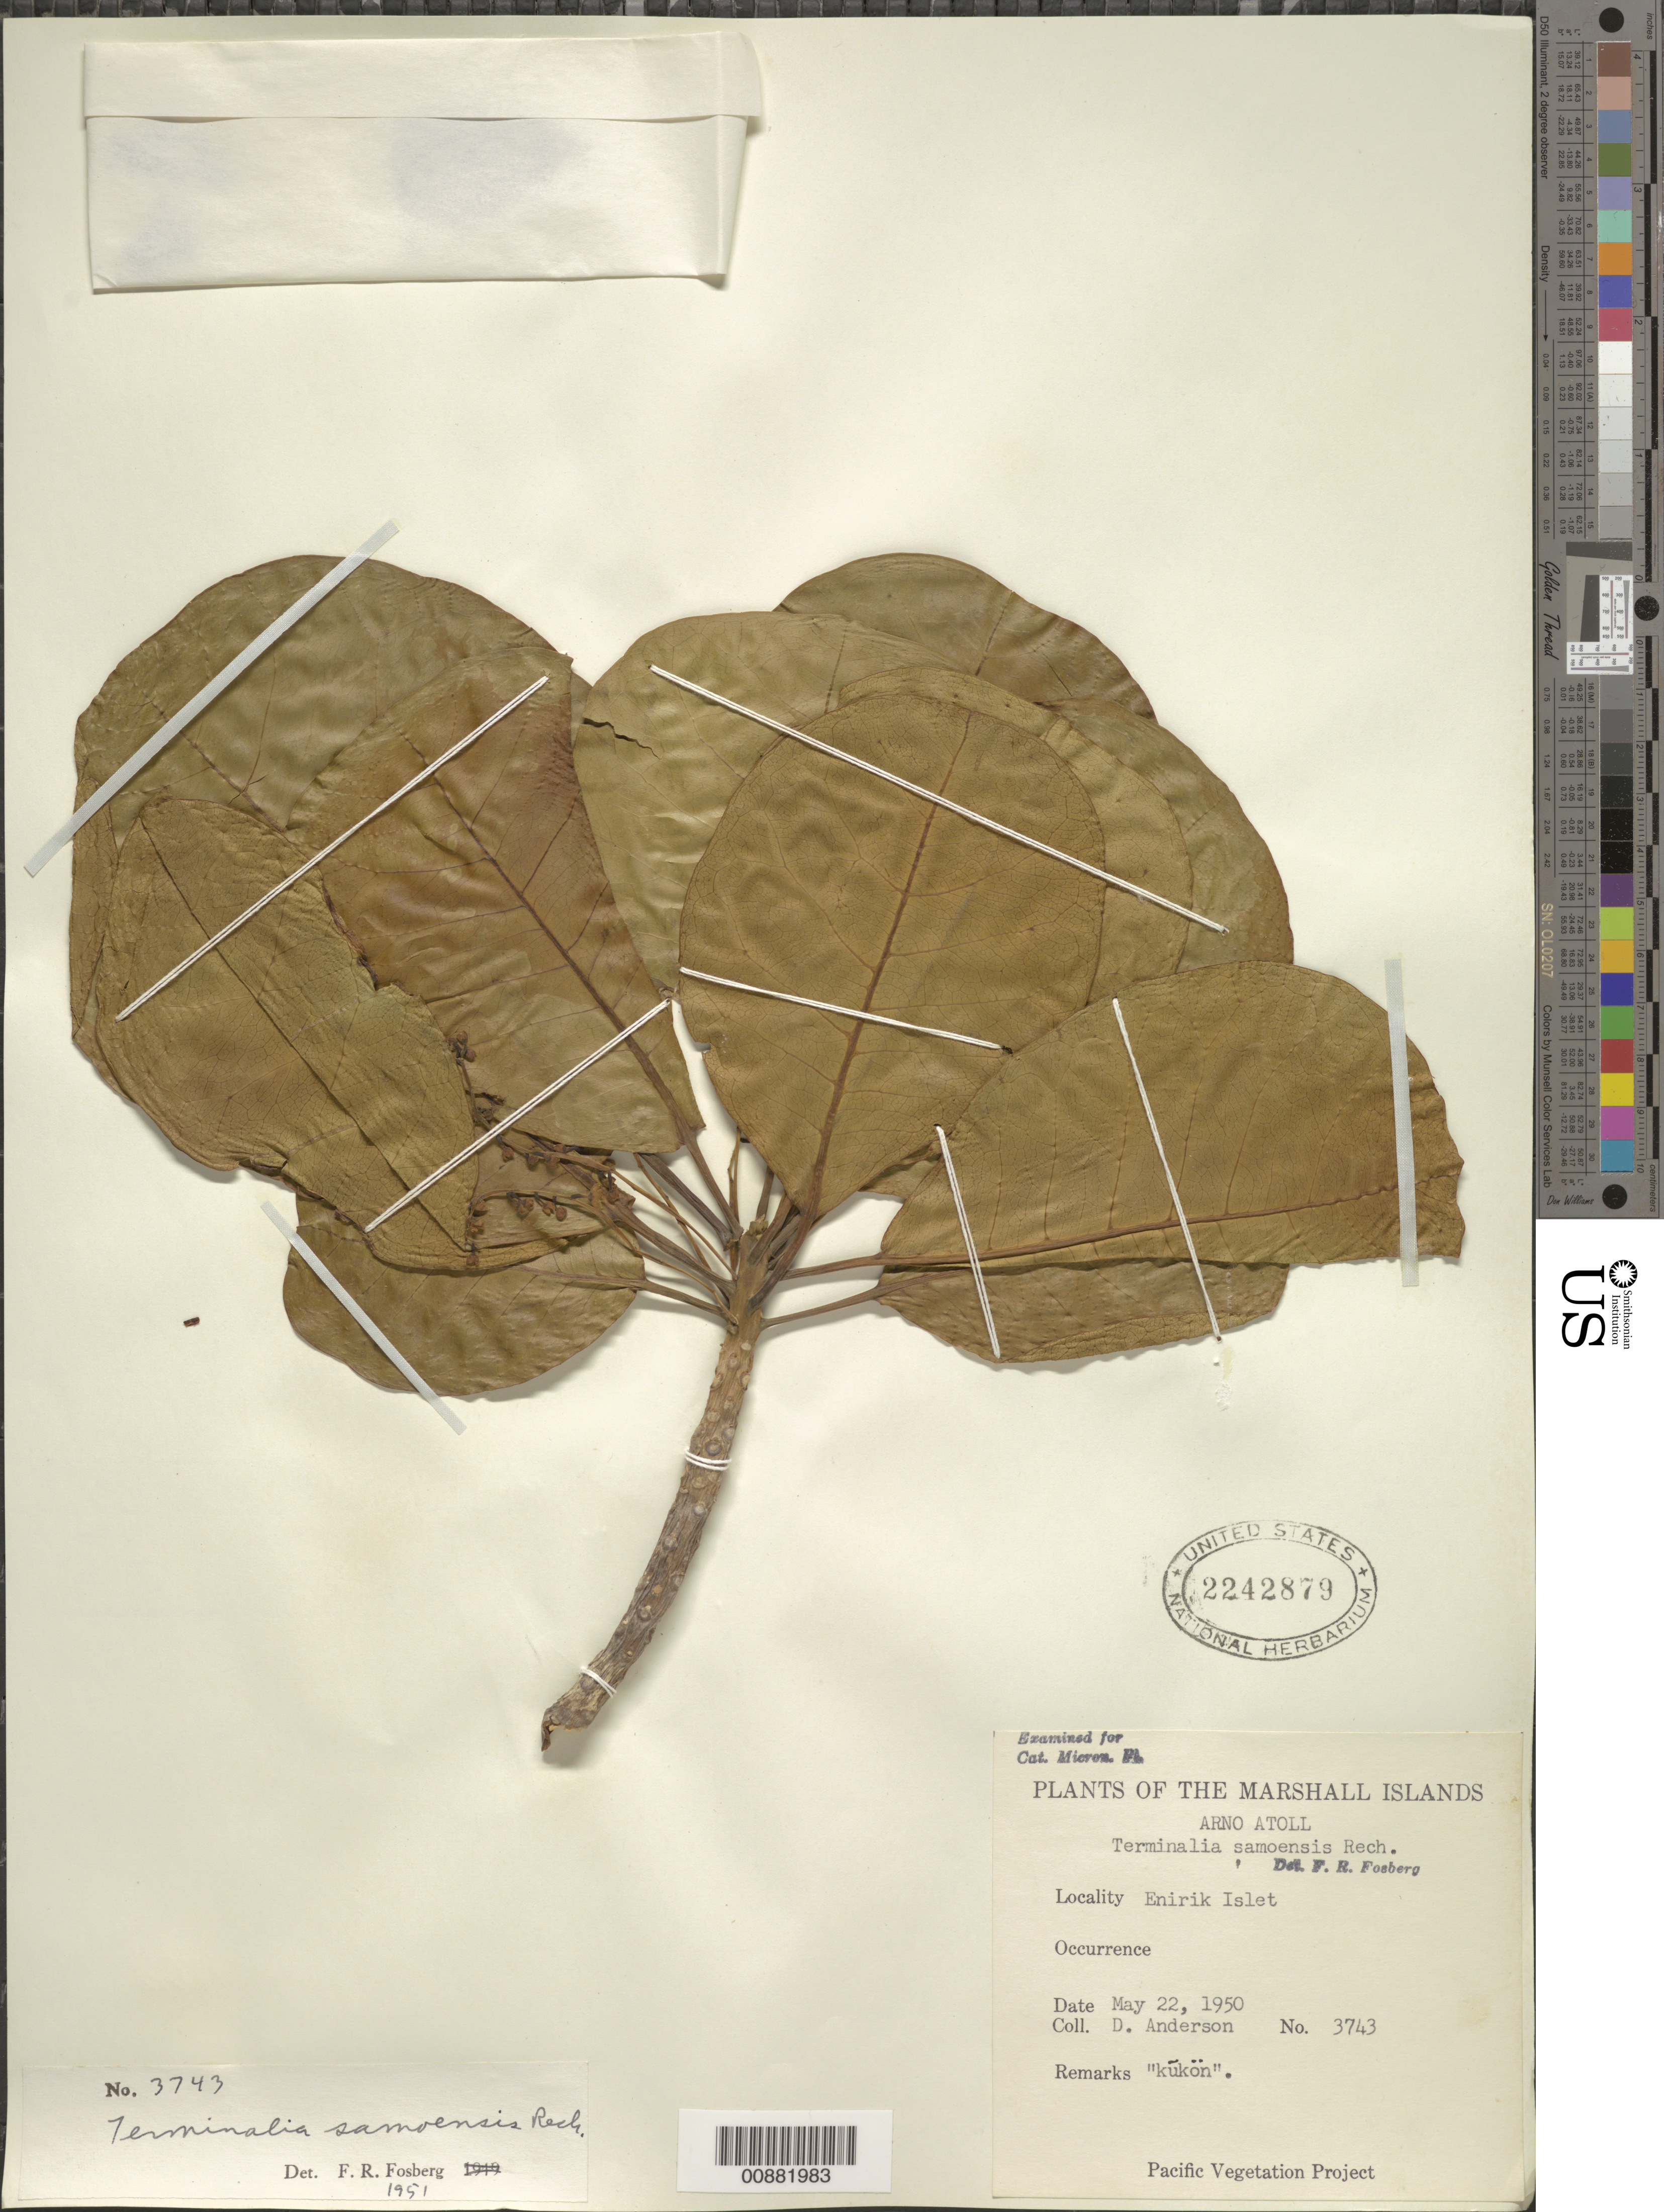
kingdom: Plantae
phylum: Tracheophyta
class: Magnoliopsida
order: Myrtales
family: Combretaceae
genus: Terminalia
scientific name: Terminalia samoensis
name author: Rech.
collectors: D. Anderson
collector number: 3743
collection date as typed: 22 May 1950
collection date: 1950-05-22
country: Marshall Islands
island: Arno Atoll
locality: Enirik Islet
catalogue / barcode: US 2242879